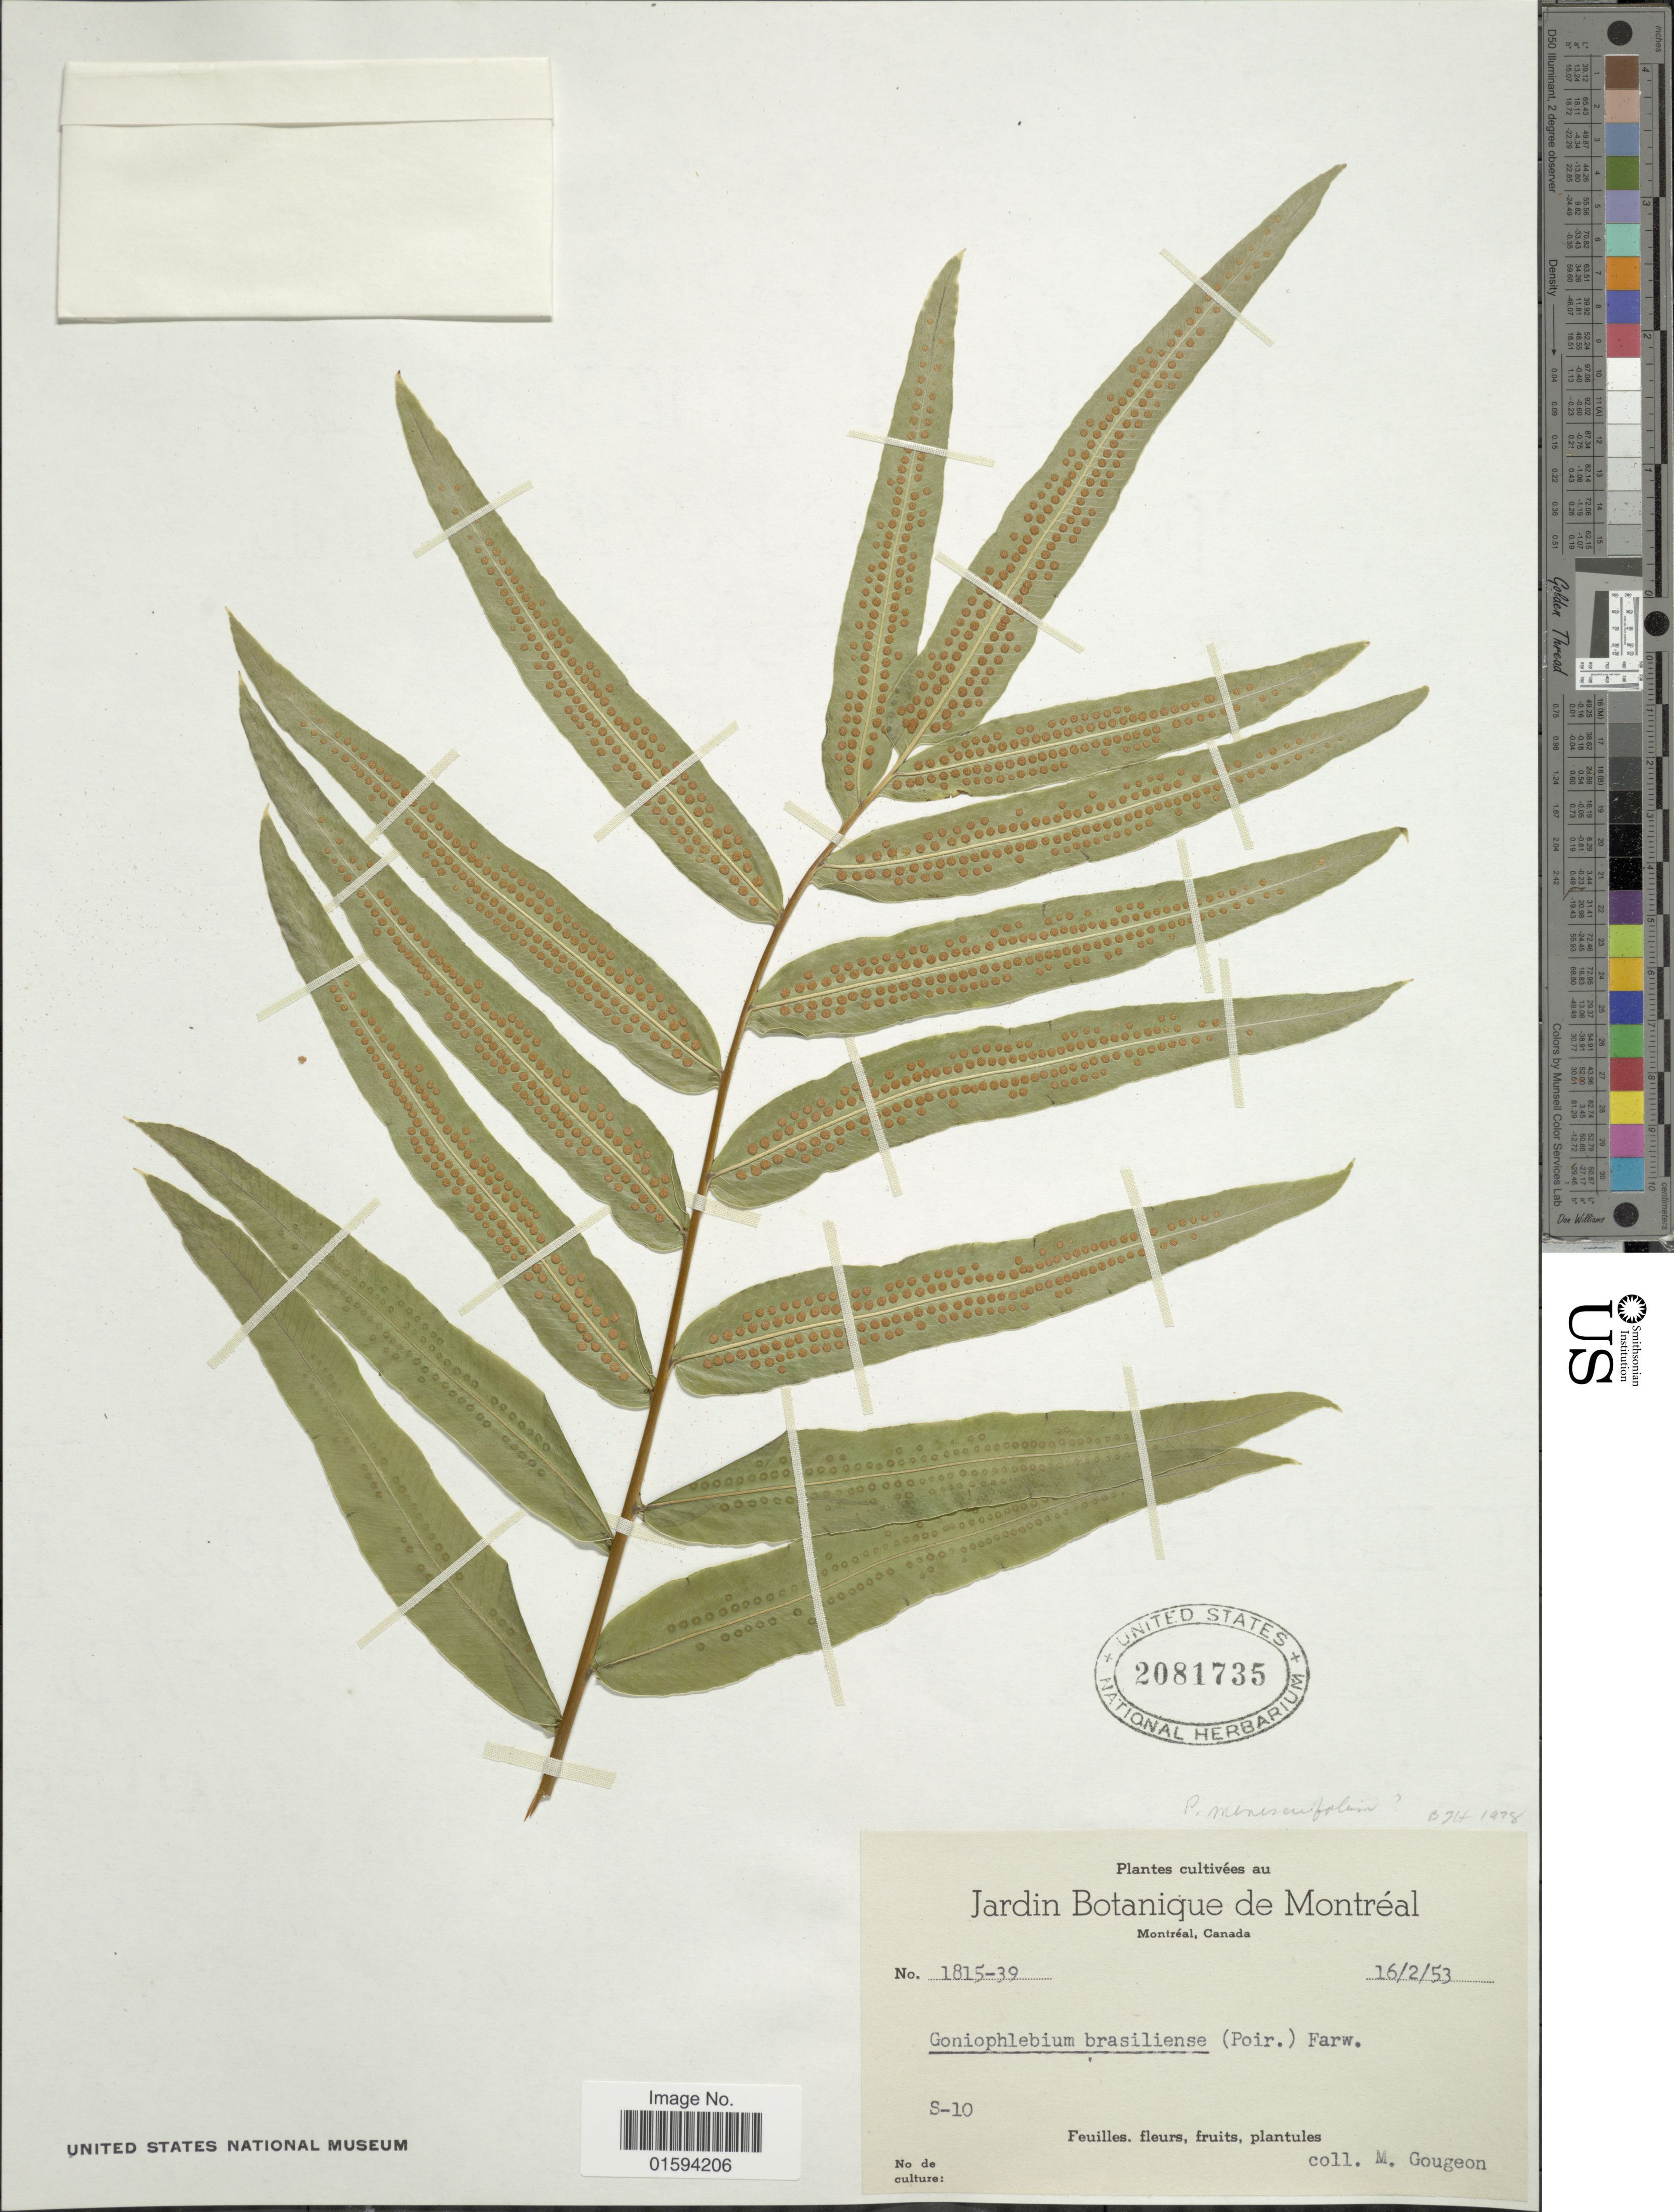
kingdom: Plantae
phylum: Tracheophyta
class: Polypodiopsida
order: Polypodiales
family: Polypodiaceae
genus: Polypodium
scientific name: Polypodium triseriale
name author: Sw.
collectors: M. Gougeon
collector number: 1815-39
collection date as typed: Transcribed d/m/y: 16/2/53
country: Canada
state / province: Quebec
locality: Jardin Botanique de Montreál, Montreál, Canada, S-10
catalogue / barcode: US 2081735